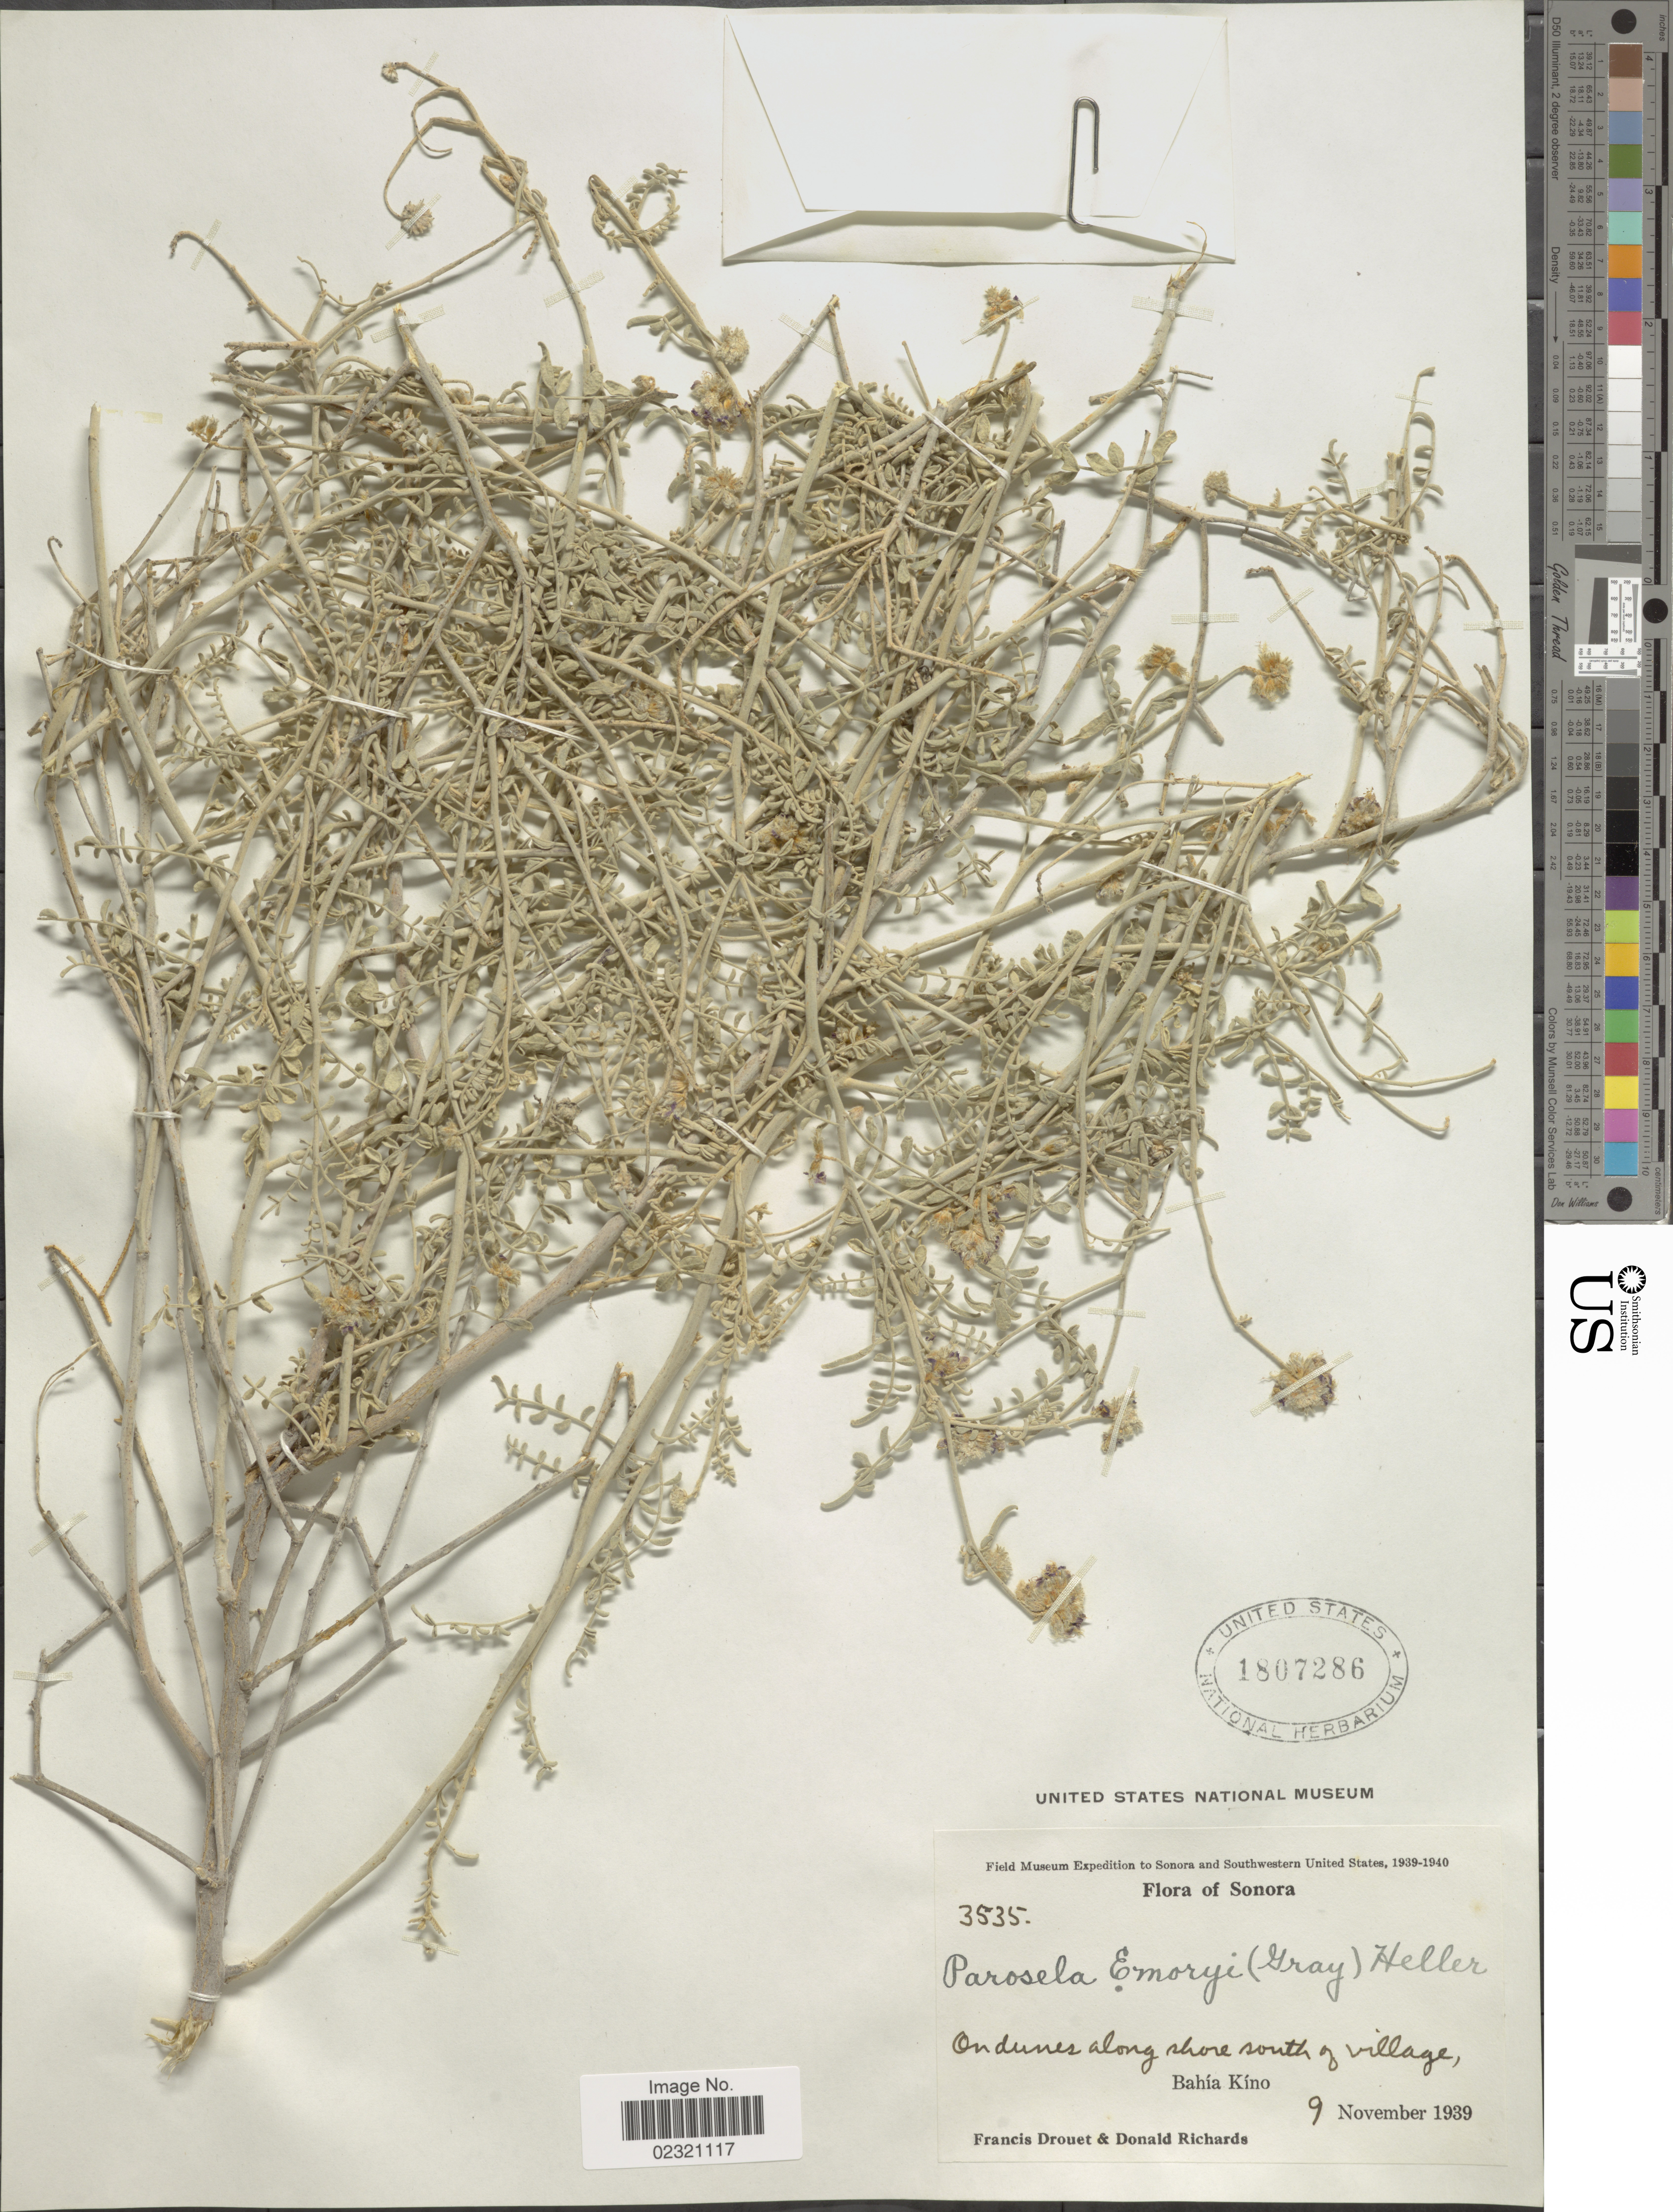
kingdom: Plantae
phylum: Tracheophyta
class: Magnoliopsida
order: Fabales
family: Fabaceae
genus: Psorothamnus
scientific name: Psorothamnus emoryi var. emoryi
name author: (A. Gray) Rydb.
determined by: Strong, M. T., (US), Smithsonian Institution - National Museum of Natural History (UNITED STATES)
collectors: F. E. Drouet & D. Richards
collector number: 3535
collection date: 1939-11-09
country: Mexico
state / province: Sonora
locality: Along shore south of village Bahia Kino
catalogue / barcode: US 1807286